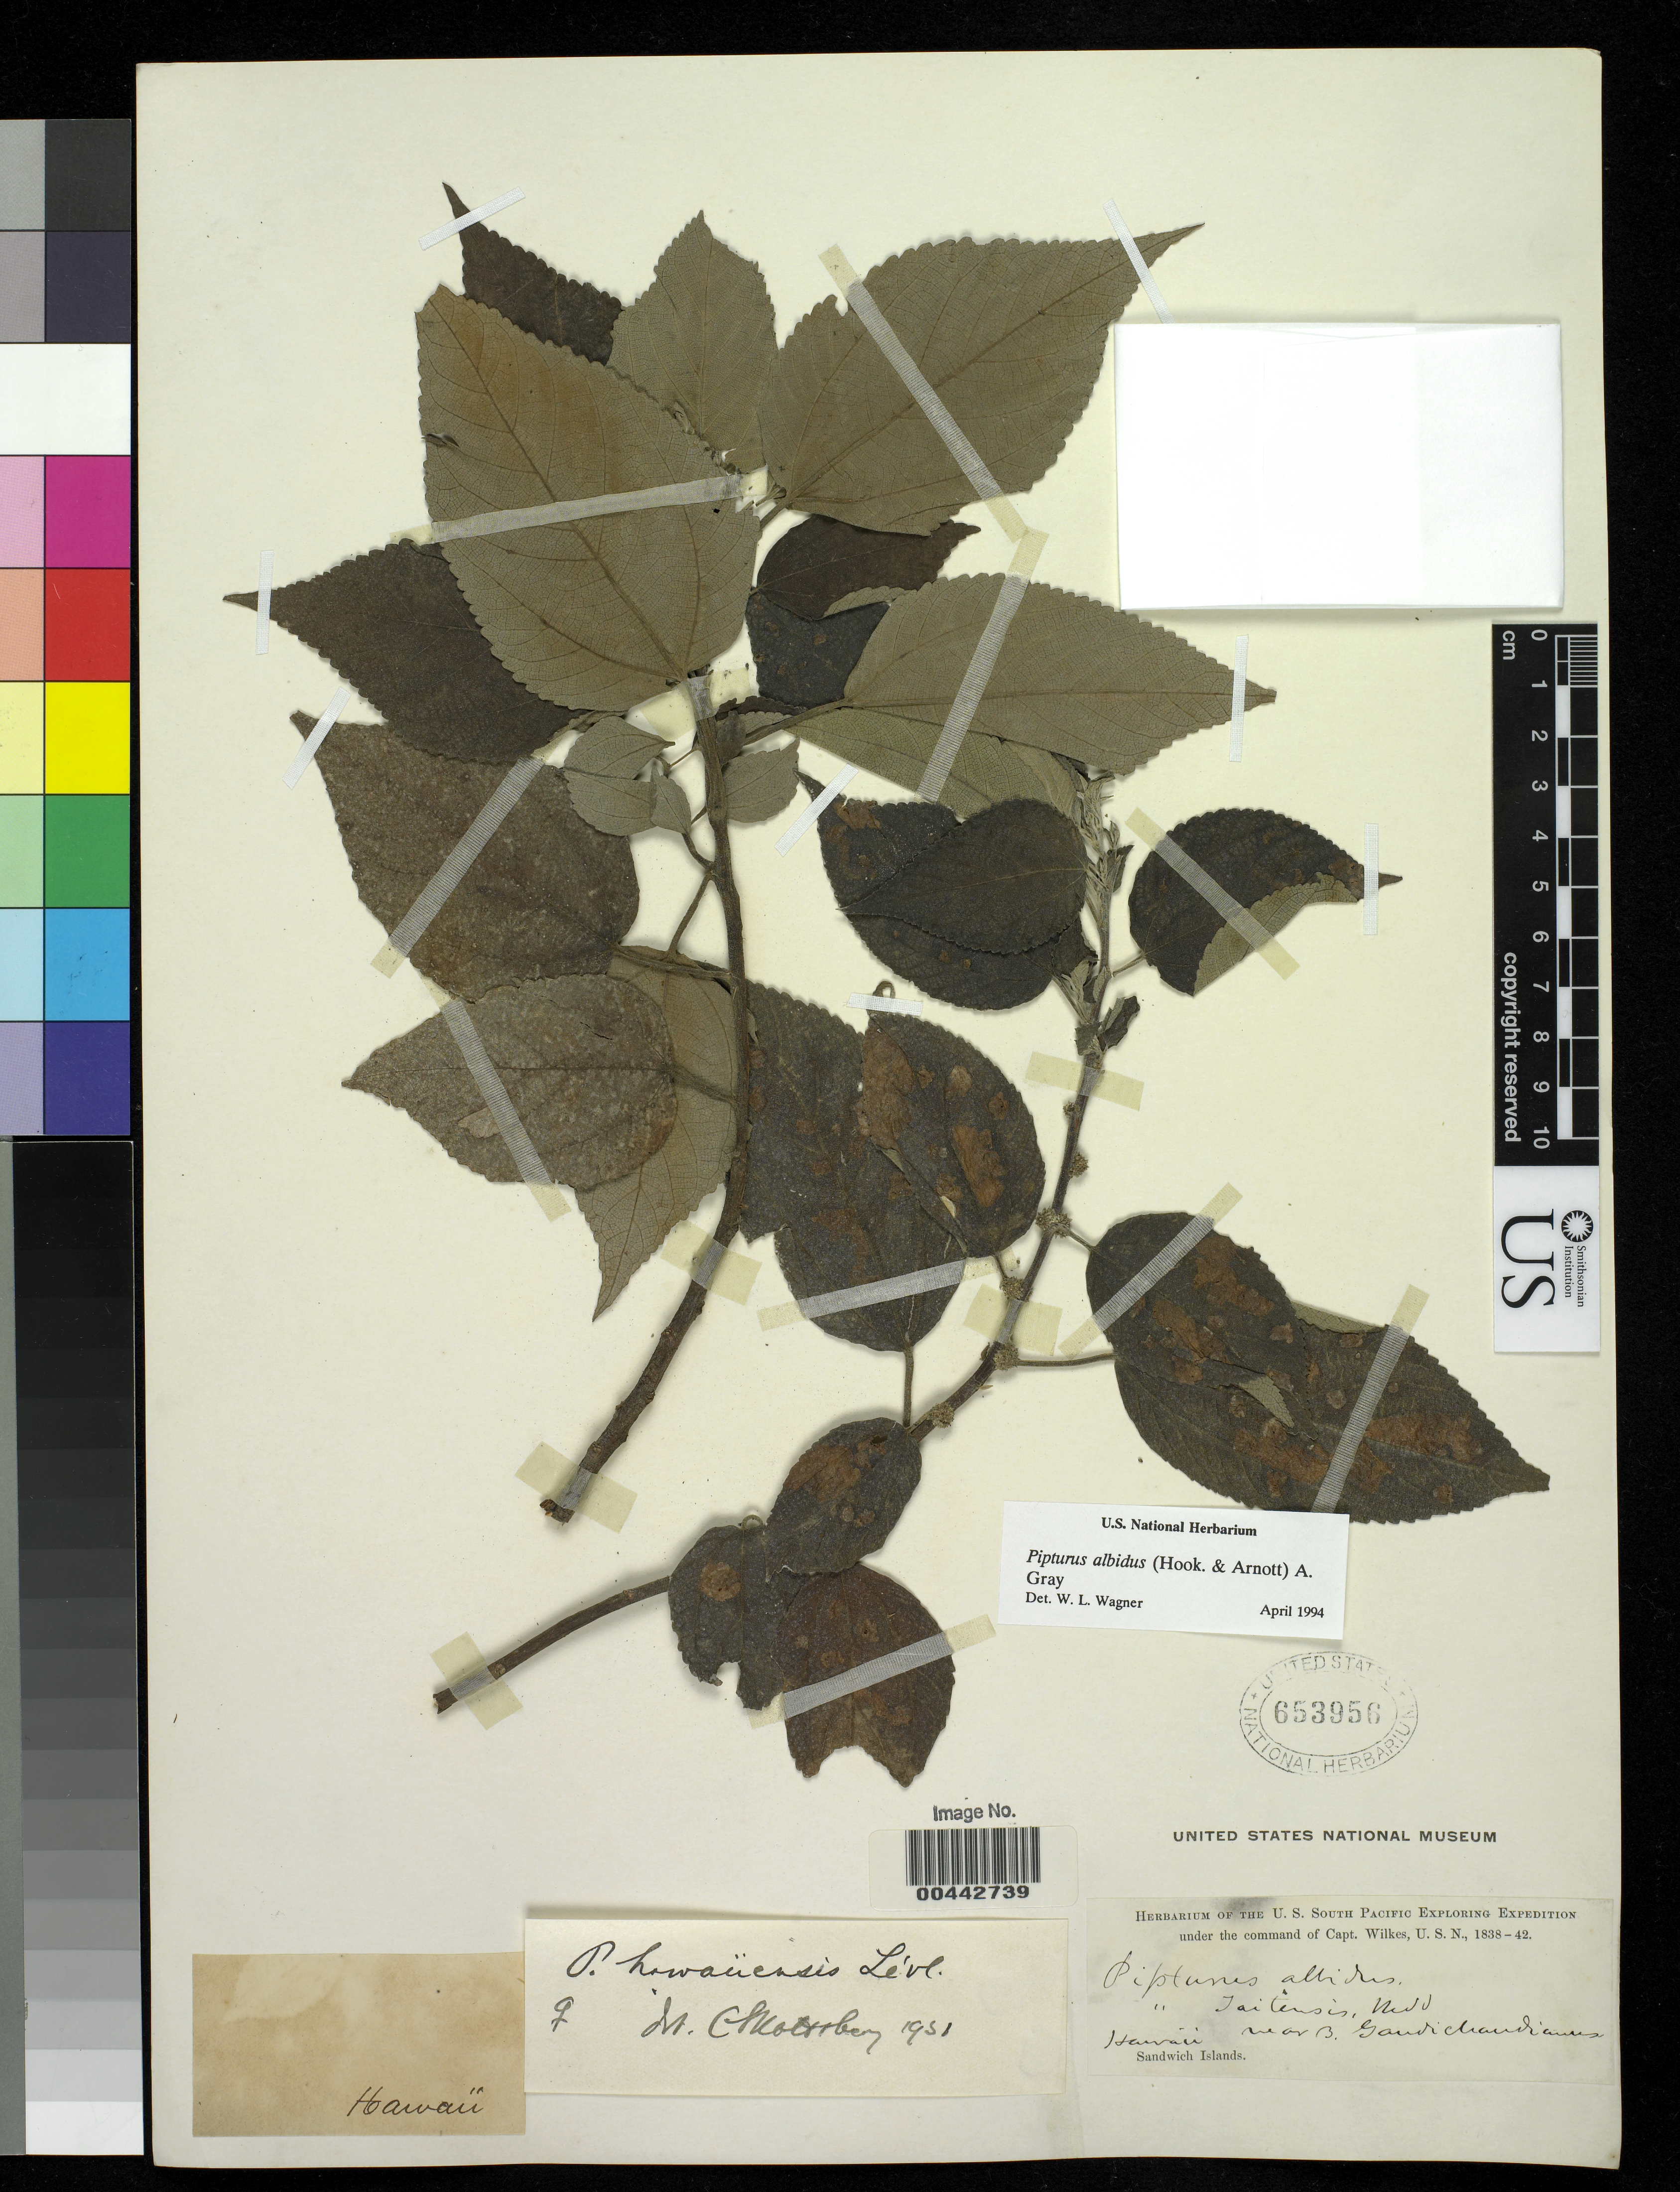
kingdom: Plantae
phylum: Tracheophyta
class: Magnoliopsida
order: Rosales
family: Urticaceae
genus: Pipturus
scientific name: Pipturus albidus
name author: (Hook. & Arn.) A. Gray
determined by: Wagner, W. L., (BOT), Smithsonian Institution - National Museum of Natural History (UNITED STATES)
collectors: Wilkes Explor. Exped.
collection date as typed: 1838 to -- --- 1842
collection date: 1838/1842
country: United States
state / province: Hawaii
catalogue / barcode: US 653956